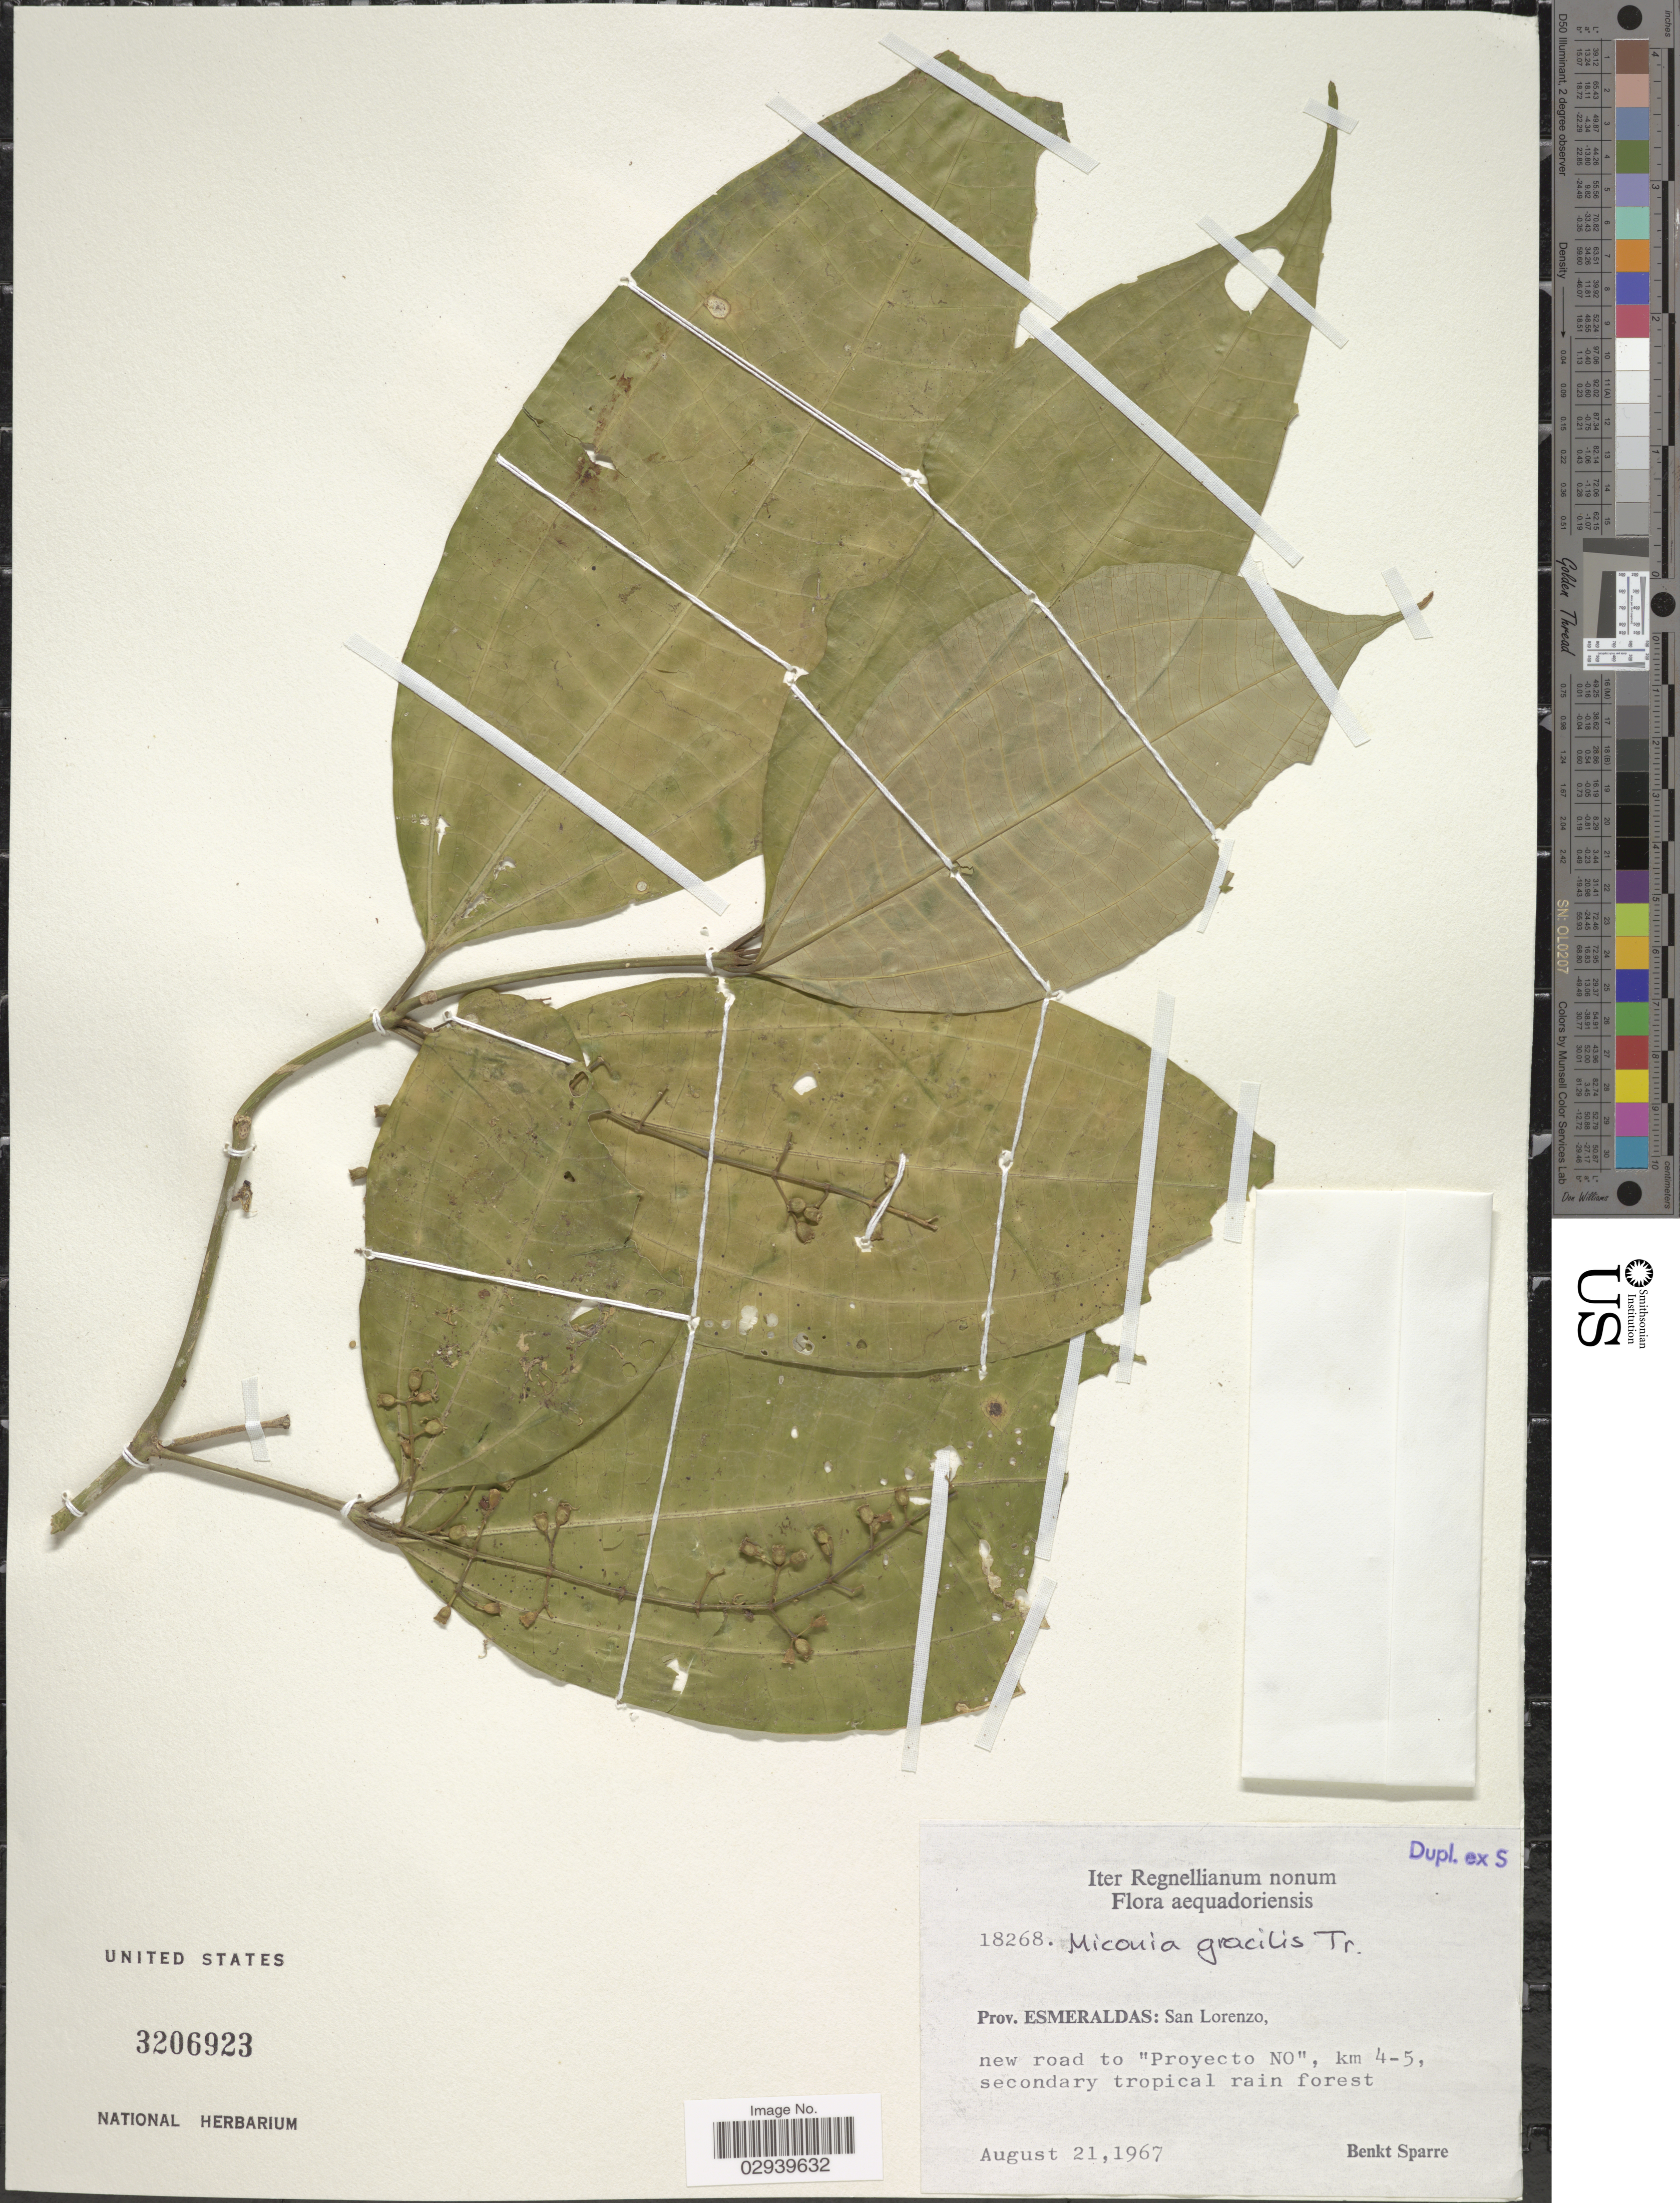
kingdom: Plantae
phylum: Tracheophyta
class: Magnoliopsida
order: Myrtales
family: Melastomataceae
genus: Miconia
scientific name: Miconia gracilis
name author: Triana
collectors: B. Sparre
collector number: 18268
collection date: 1967-08-21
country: Ecuador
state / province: Esmeraldas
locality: San Lorenzo, new road to "Proyecto NO", km 4-5.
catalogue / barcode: US 3206923